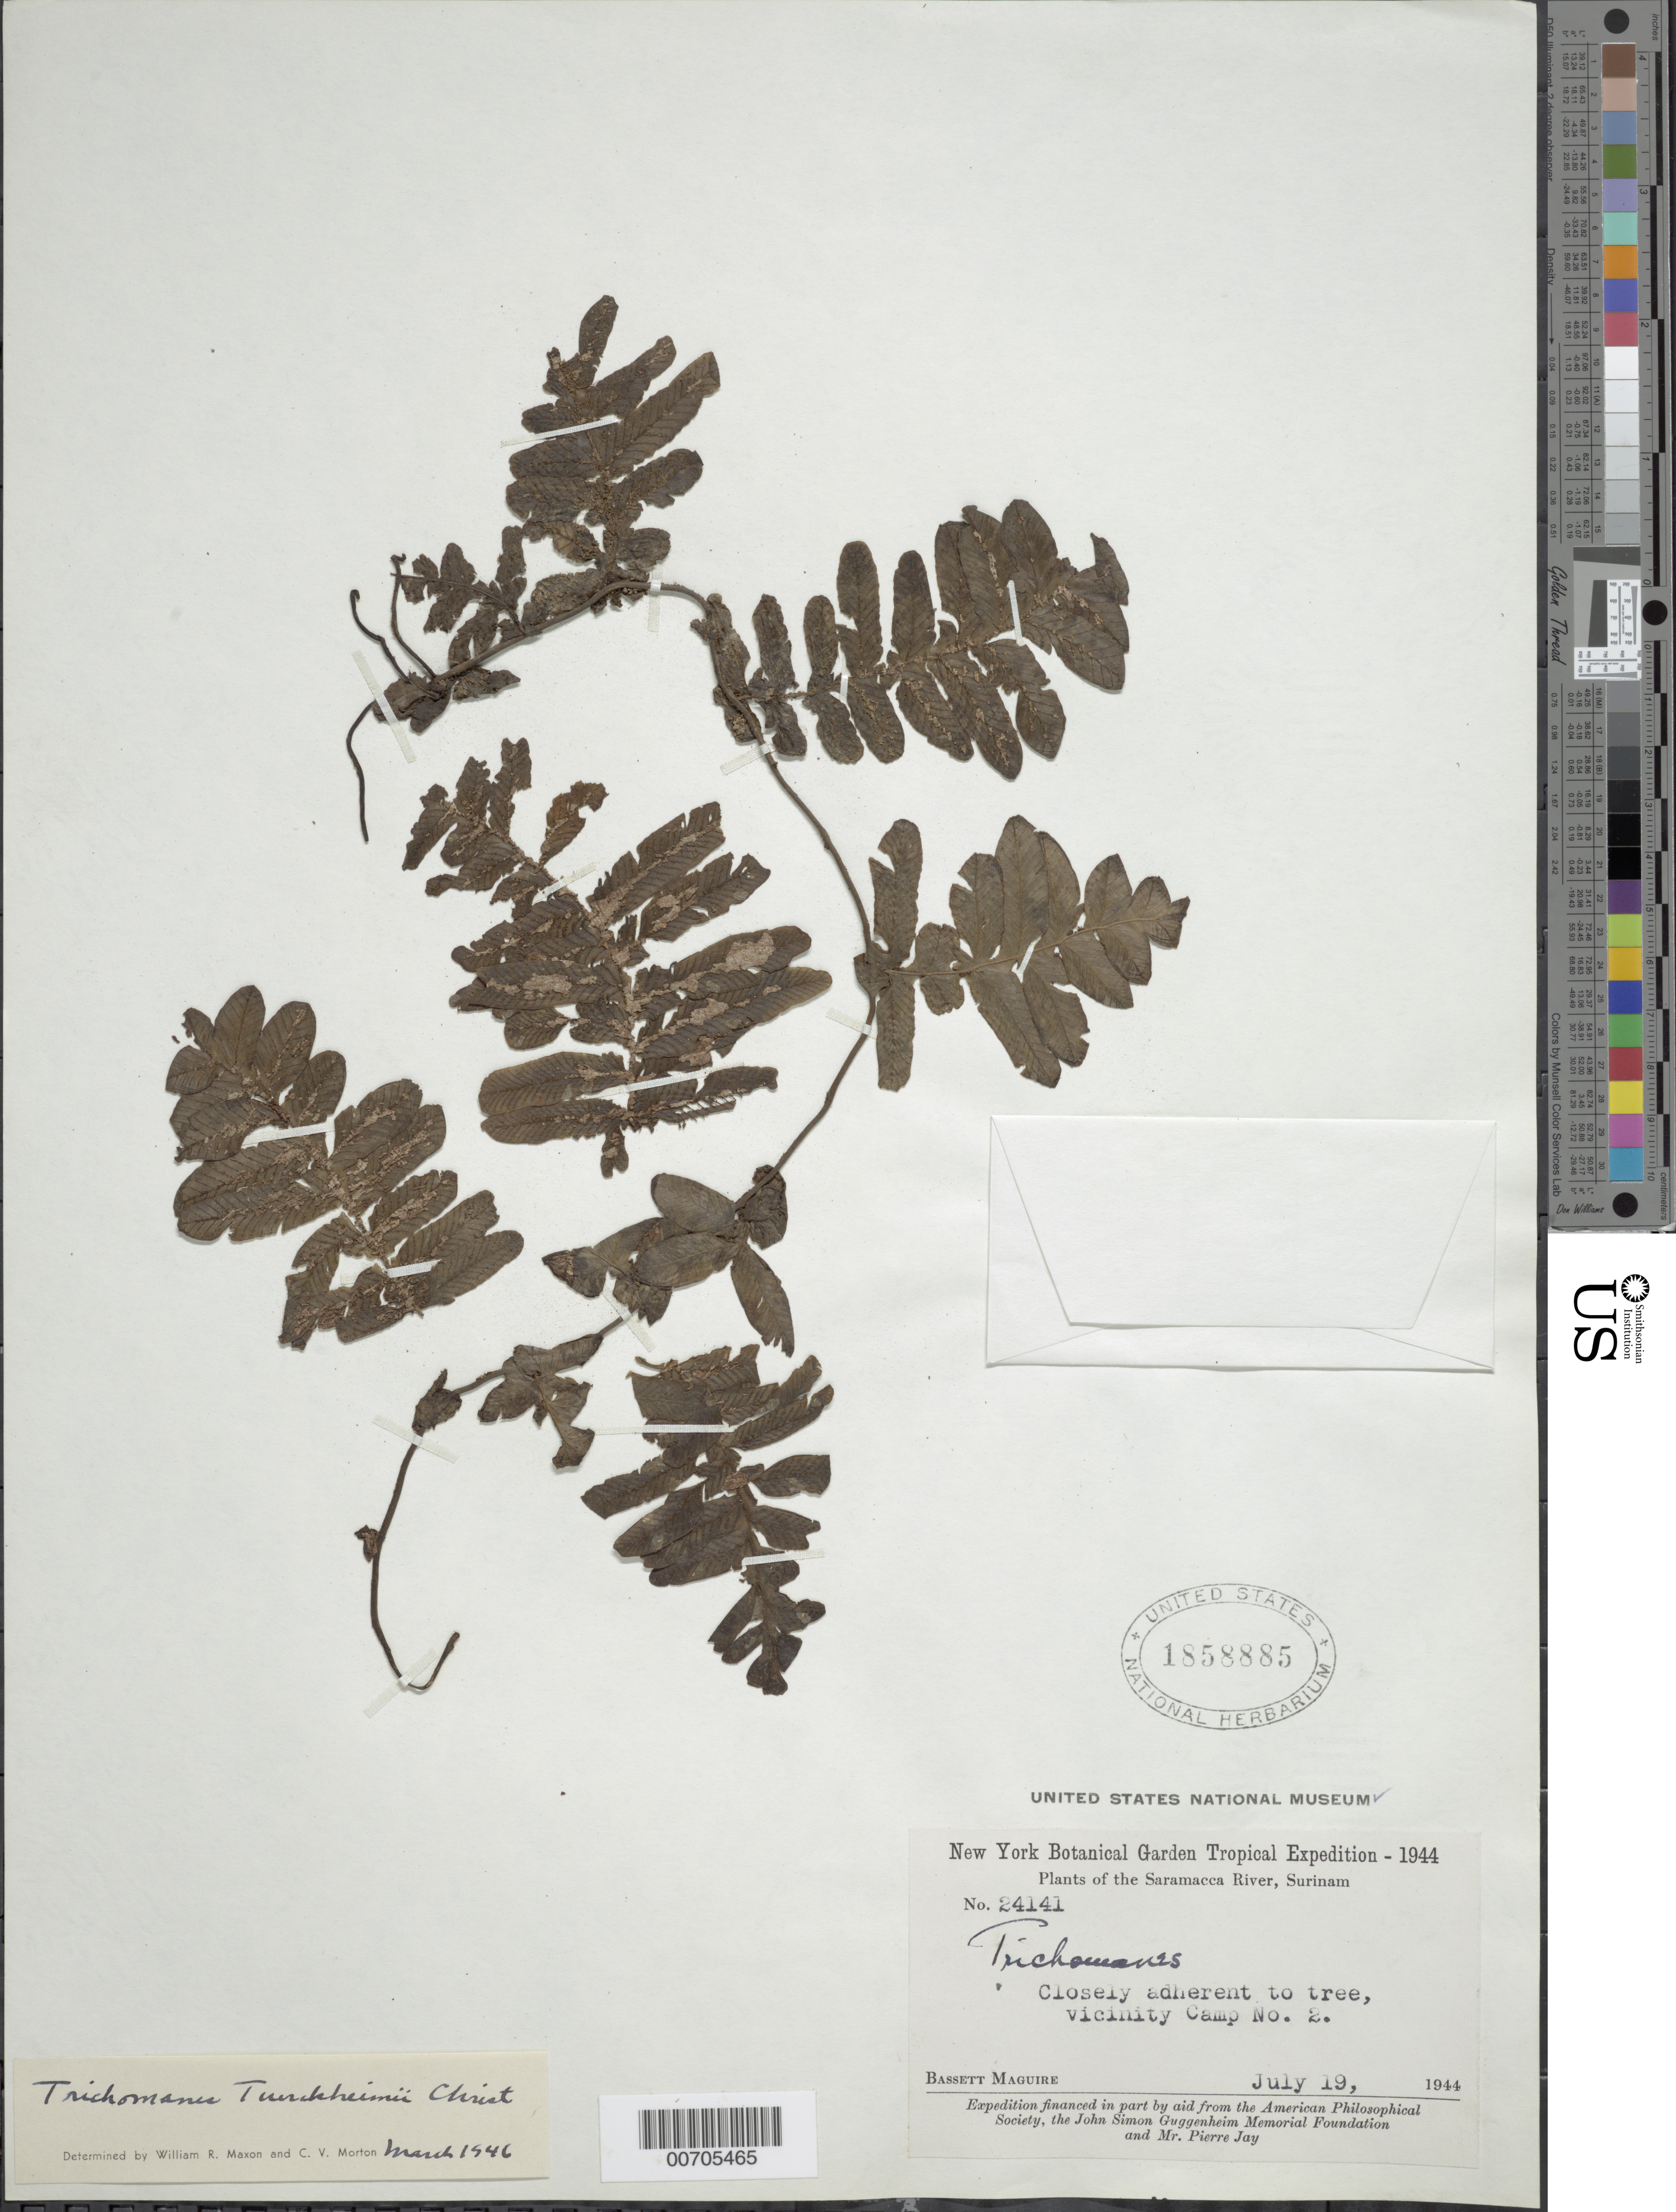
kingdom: Plantae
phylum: Tracheophyta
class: Polypodiopsida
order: Hymenophyllales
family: Hymenophyllaceae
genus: Trichomanes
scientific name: Trichomanes tuerckheimii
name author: Christ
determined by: Maxon, W. R.; Morton, C. V.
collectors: B. Maguire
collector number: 24141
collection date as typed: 19-Jul-44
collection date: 1944-07-19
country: Suriname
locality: Saramacca River, vic. Krappa Camp (No. 2)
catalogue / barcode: US 1858885